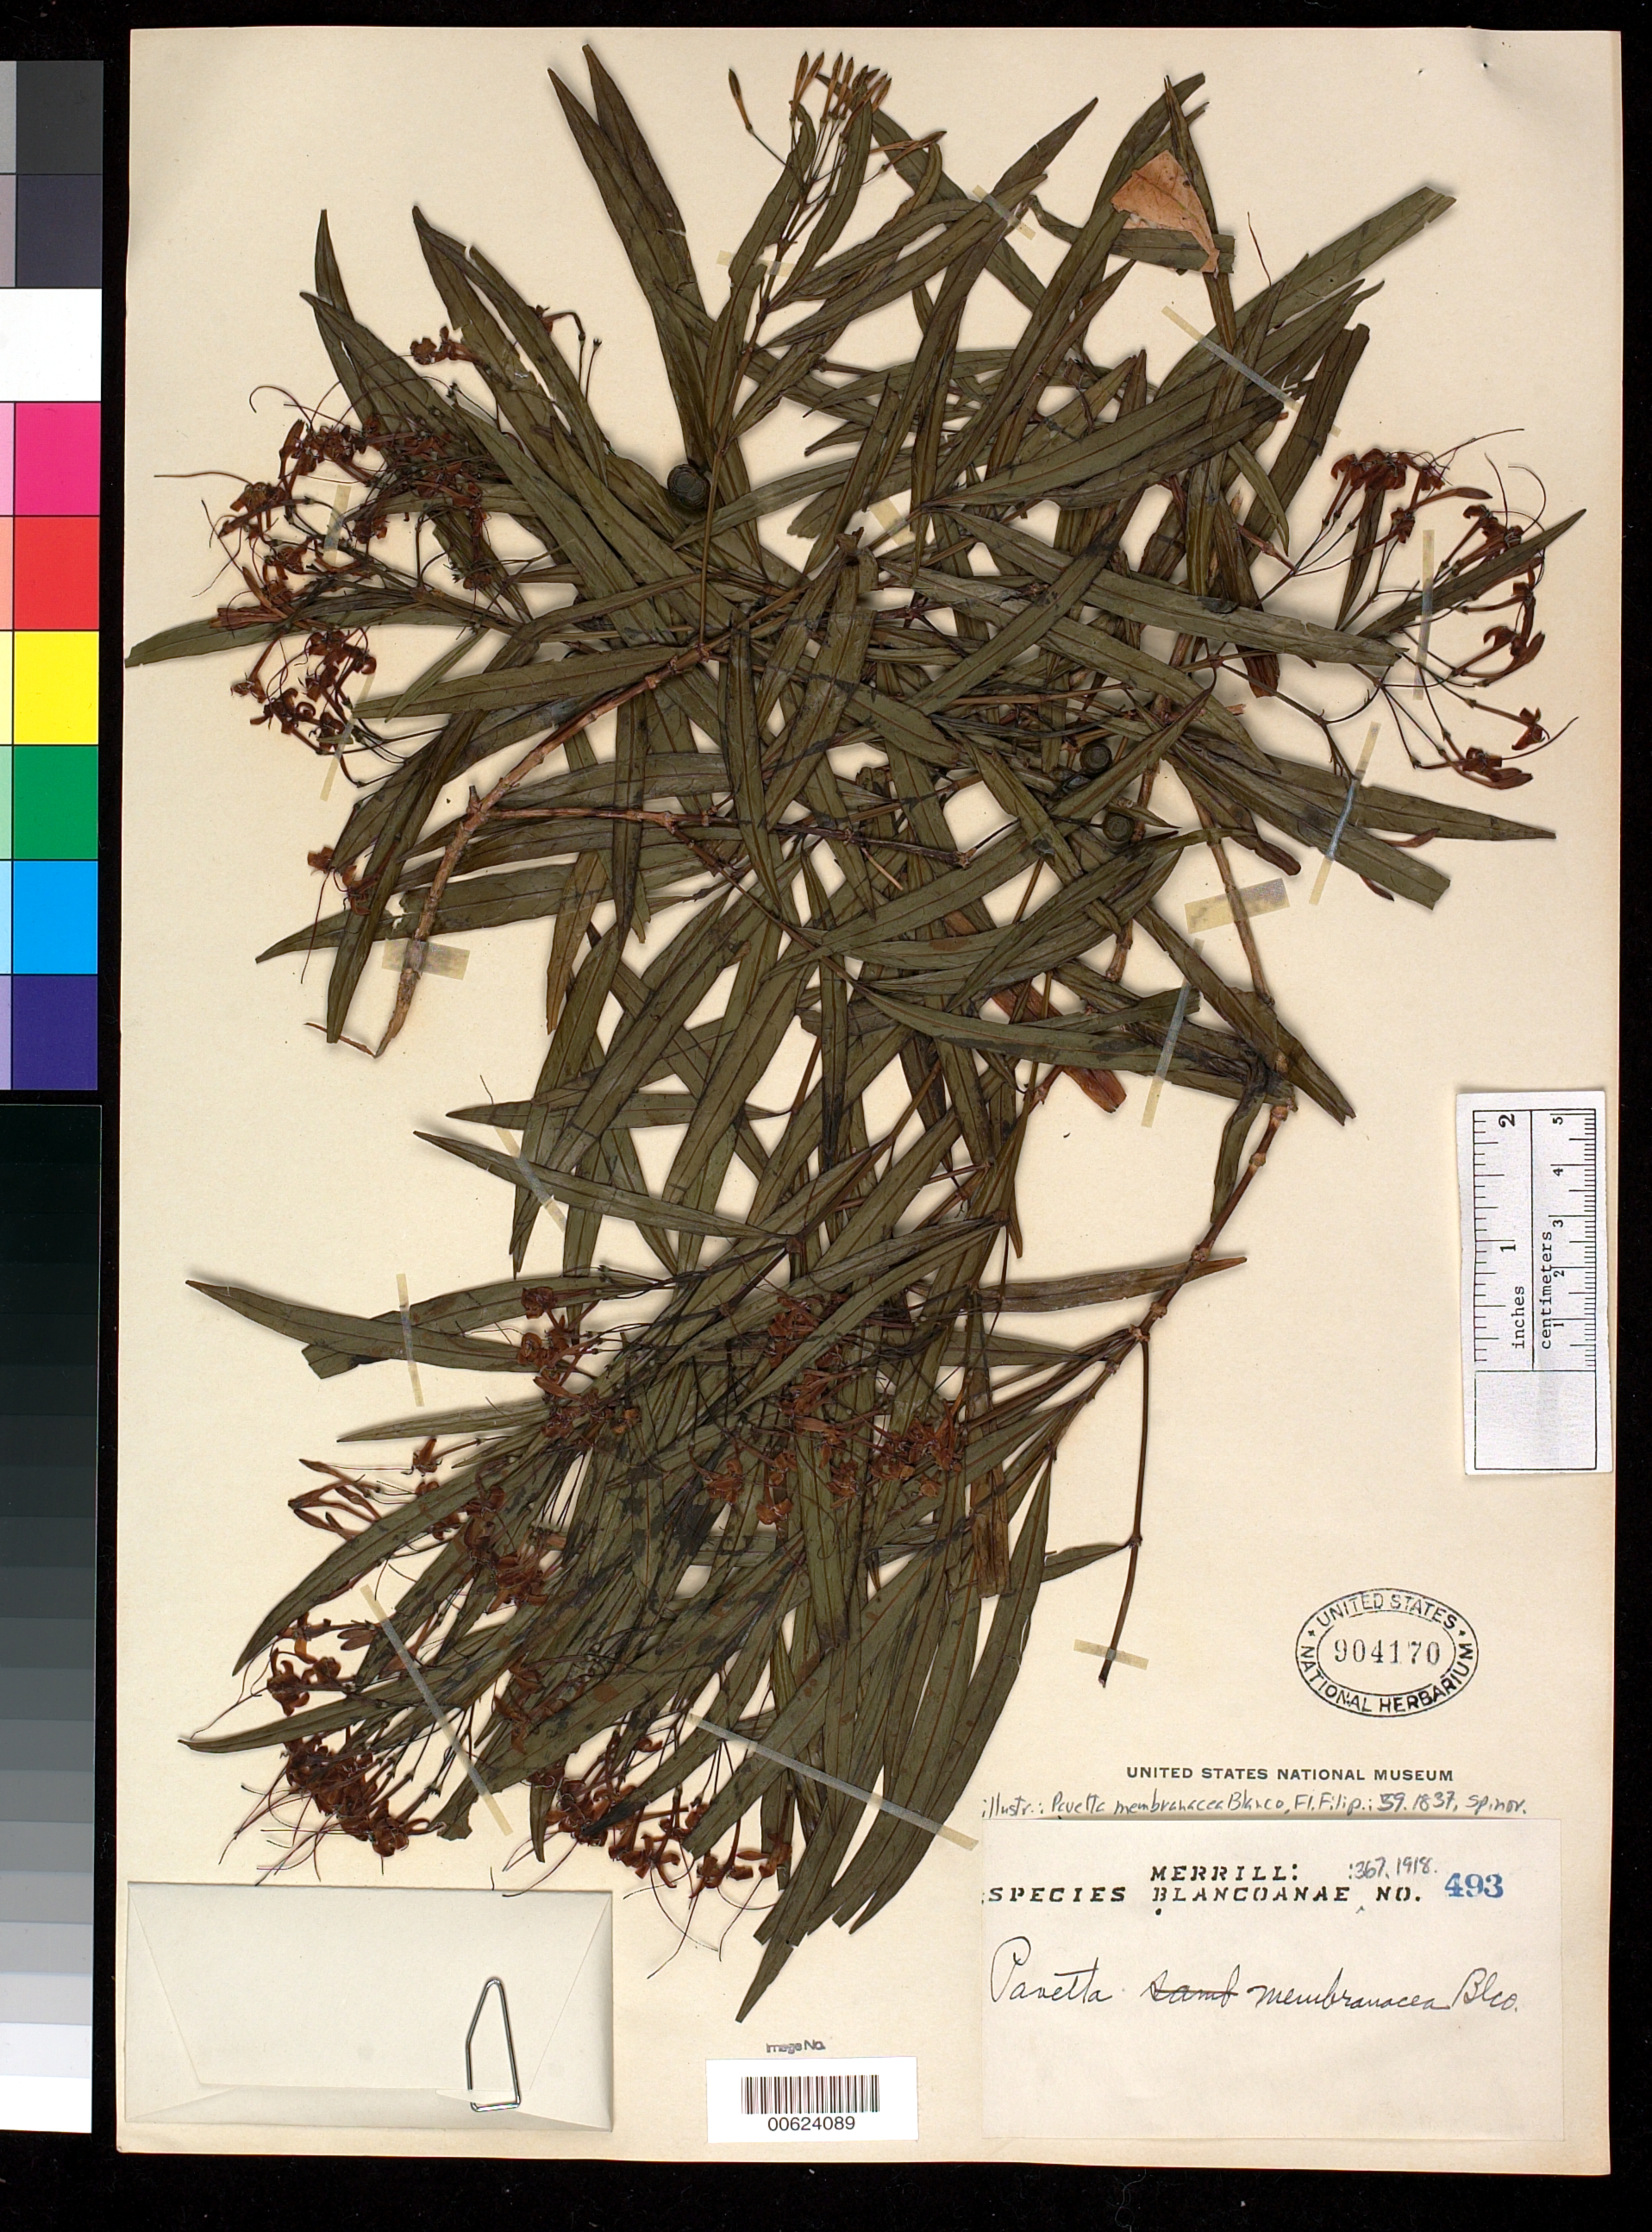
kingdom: Plantae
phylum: Tracheophyta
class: Magnoliopsida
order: Gentianales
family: Rubiaceae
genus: Pavetta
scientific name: Pavetta membranacea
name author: Blanco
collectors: E. D. Merrill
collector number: Sp. Blancoan. 0493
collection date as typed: Oct 1914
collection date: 1914-10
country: Philippines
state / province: Calabarzon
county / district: Rizal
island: Luzon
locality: Antipolo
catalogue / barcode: US 904170